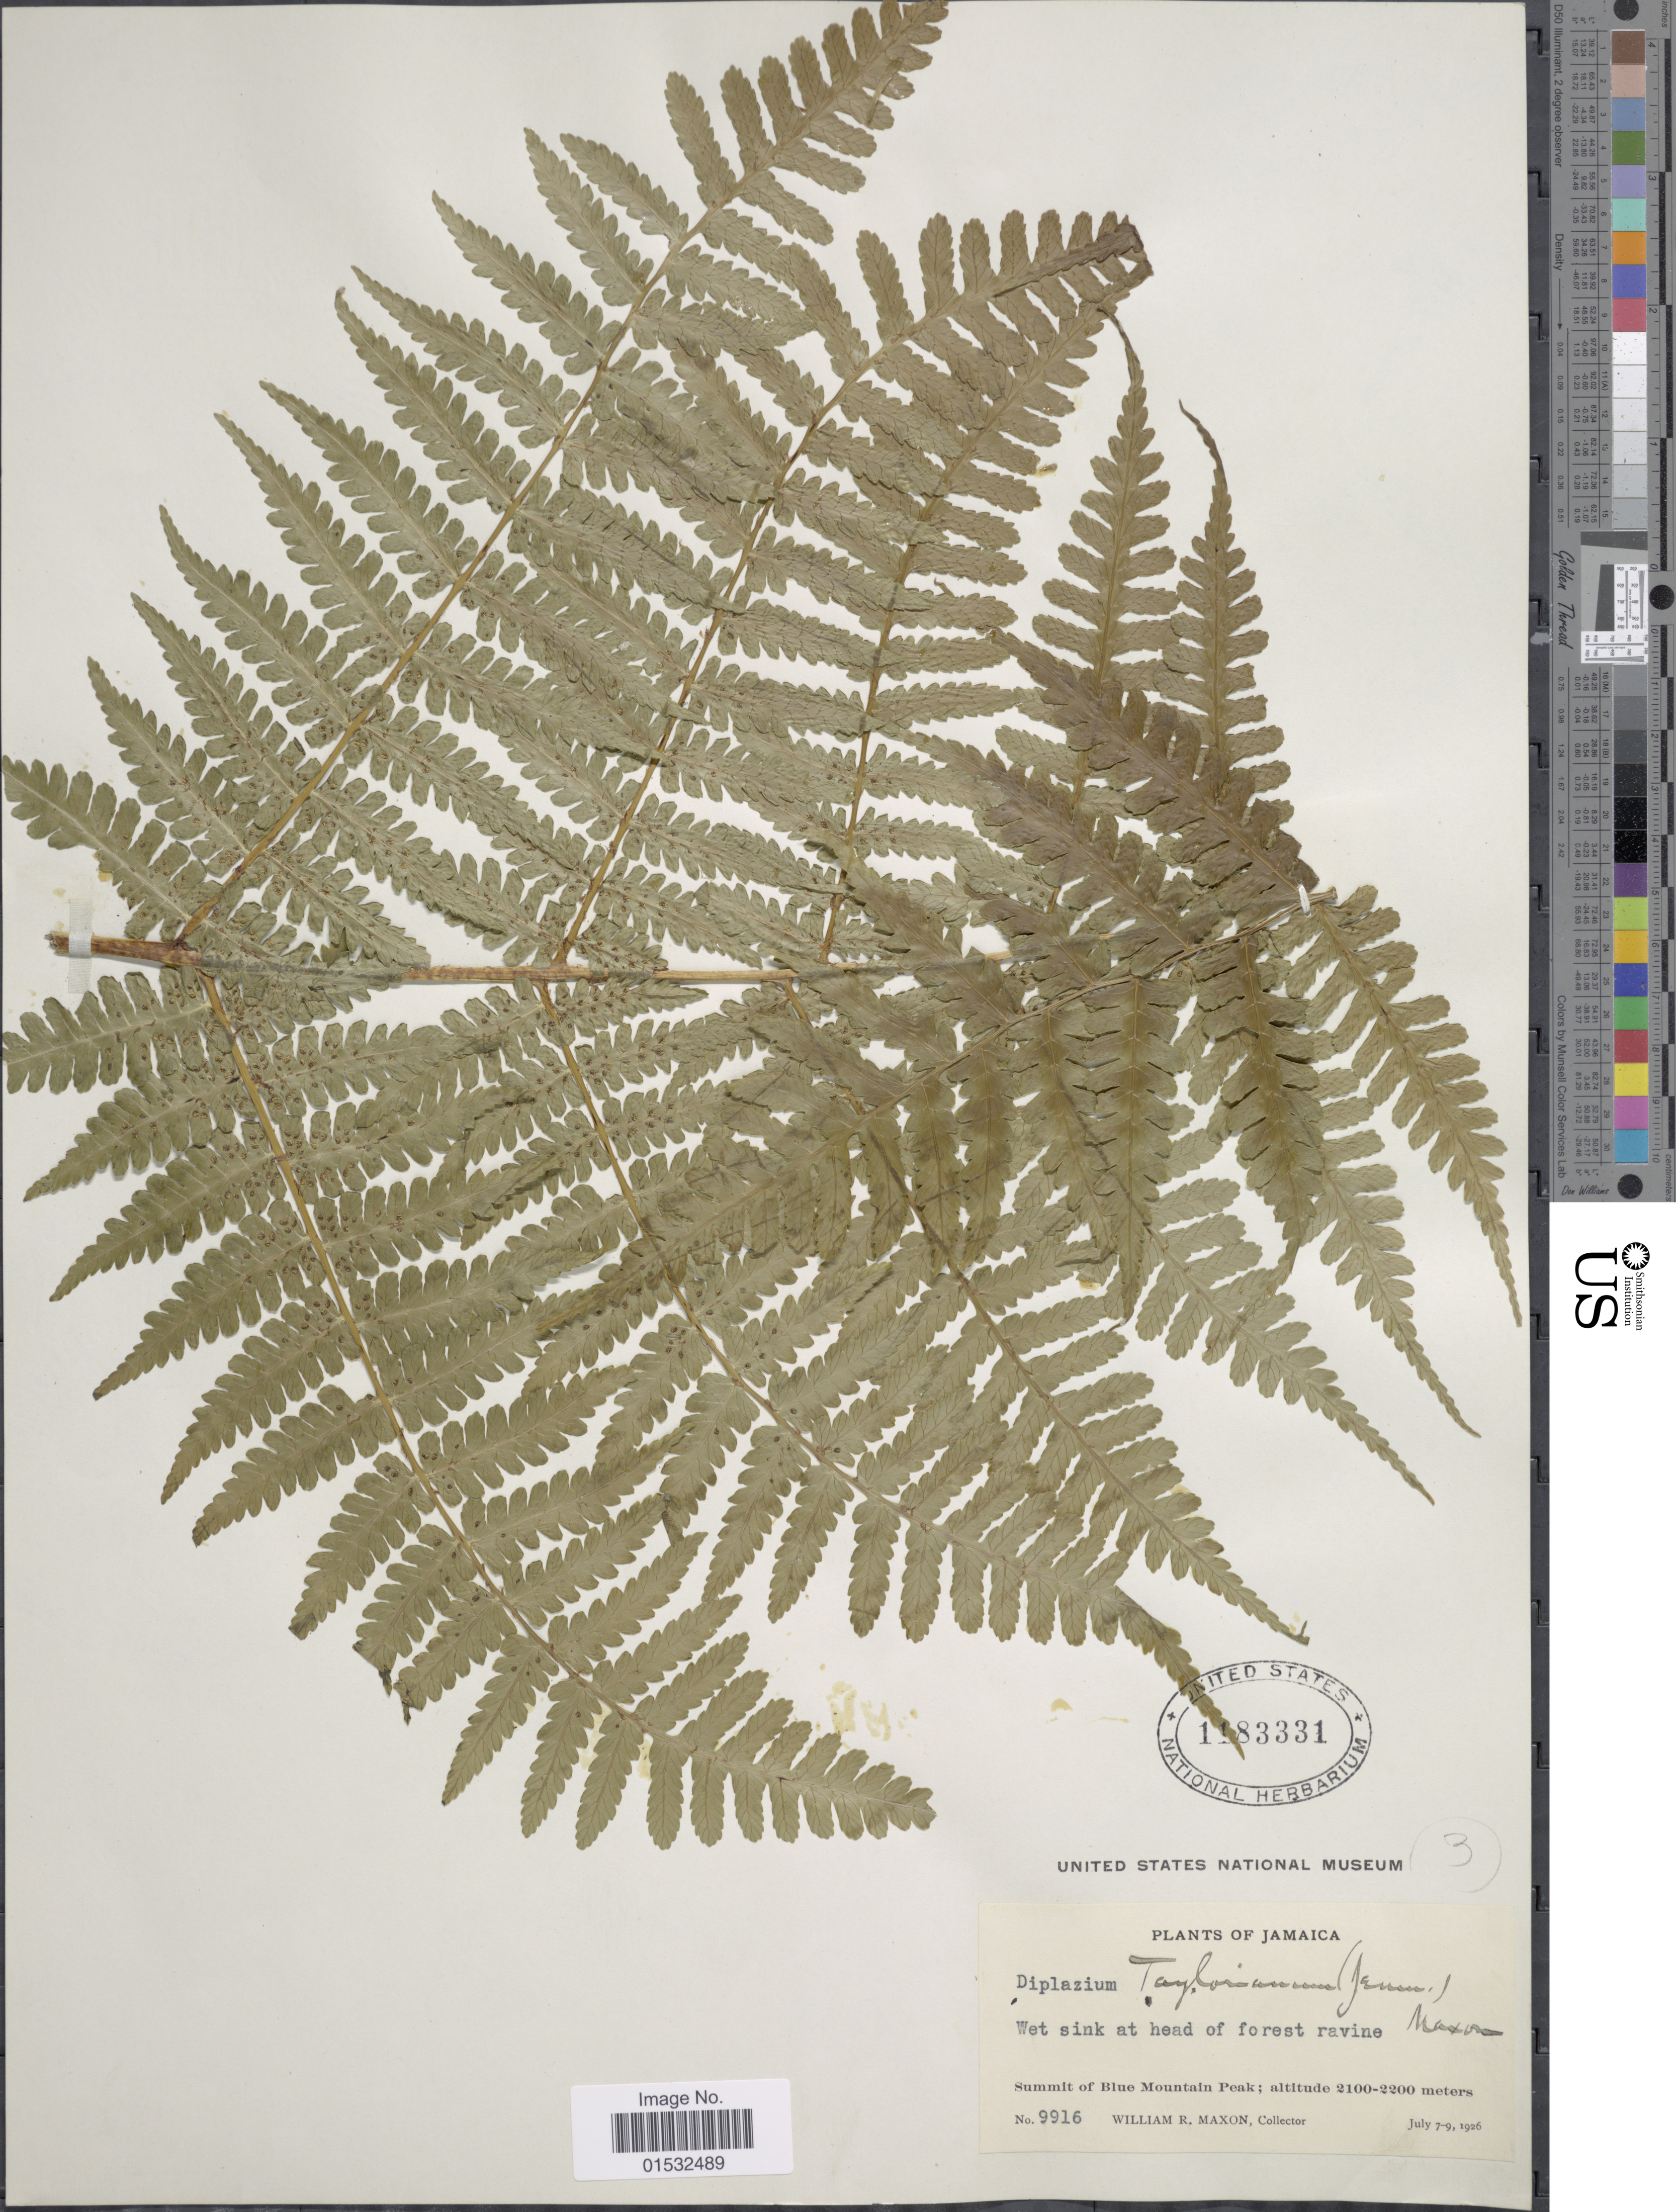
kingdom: Plantae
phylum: Tracheophyta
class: Polypodiopsida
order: Polypodiales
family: Athyriaceae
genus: Diplazium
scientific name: Diplazium taylorianum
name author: (Jenman) Maxon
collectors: W. R. Maxon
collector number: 9916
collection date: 1926-07-07/1926-07-09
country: Jamaica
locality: Summit of Blue Mountain Peak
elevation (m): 2100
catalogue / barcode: US 1183331